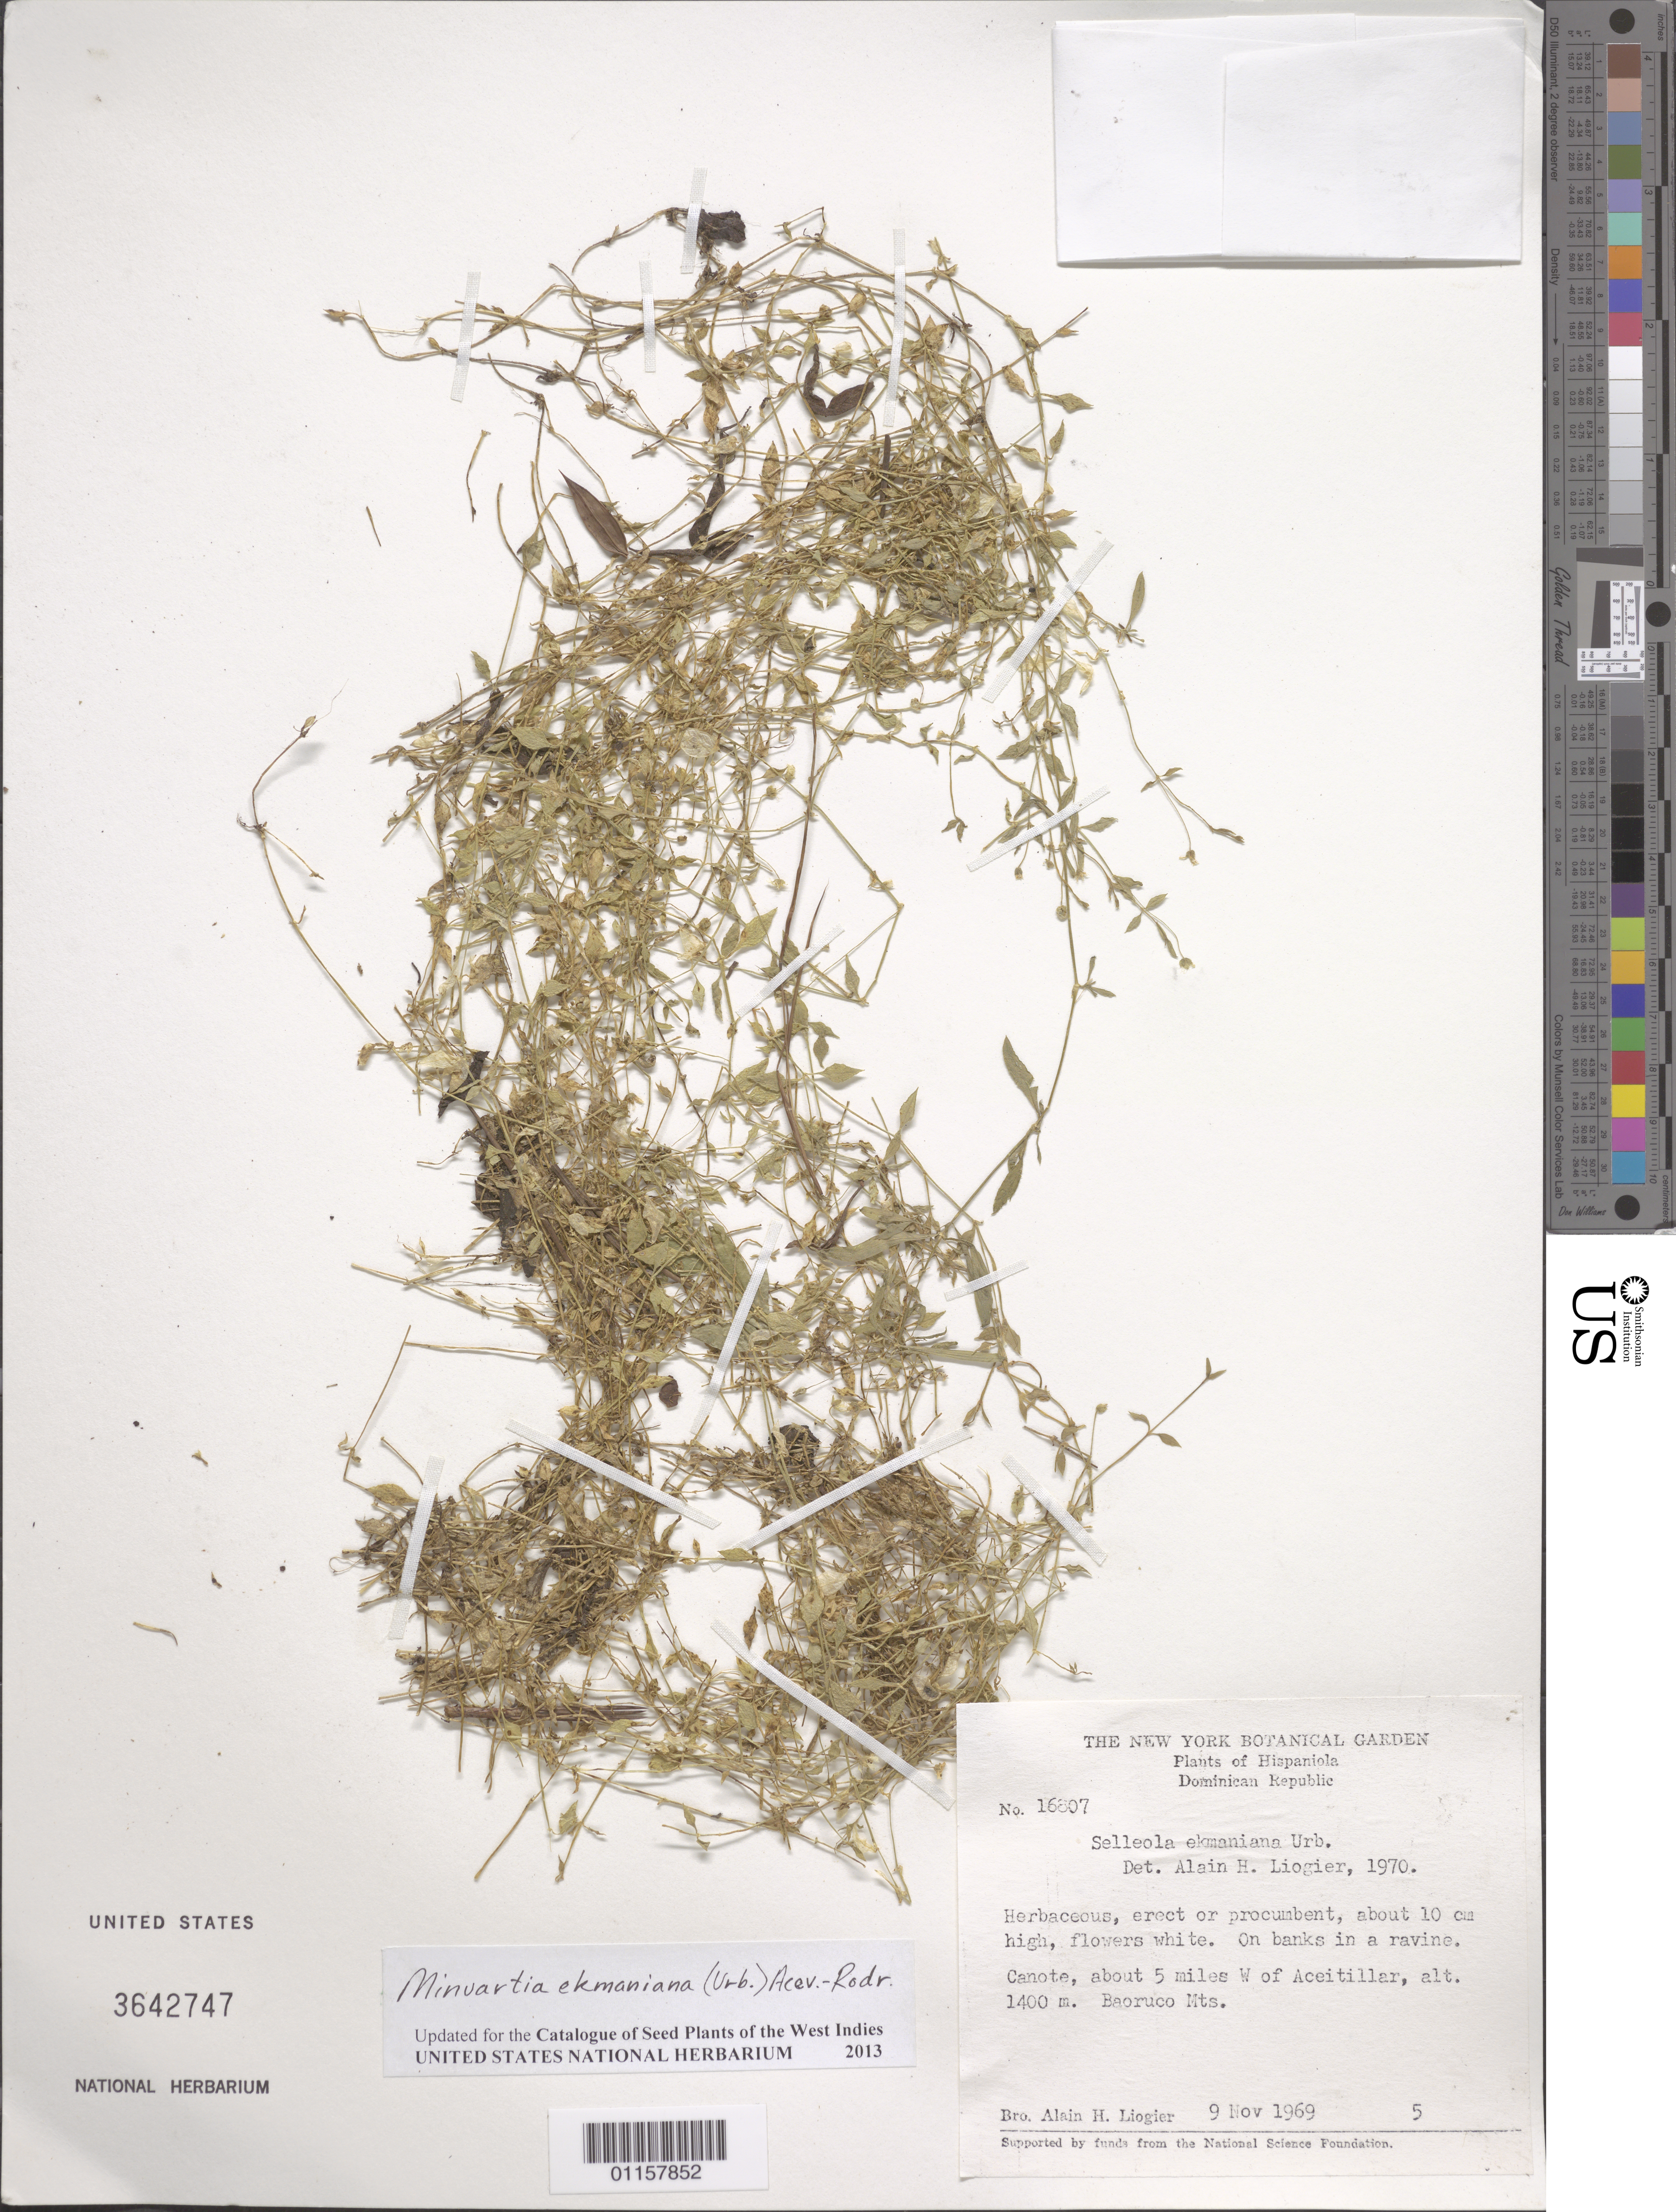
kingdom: Plantae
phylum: Tracheophyta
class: Magnoliopsida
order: Caryophyllales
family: Caryophyllaceae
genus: Minuartia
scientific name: Minuartia ekmaniana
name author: (Urb.) Acev.-Rodr.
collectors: A. H. Liogier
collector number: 16807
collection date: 1969-11-09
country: Dominican Republic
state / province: Baoruco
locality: Canote, about 5 miles W of Aceitillar. Baoruco Mts.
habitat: On banks in a ravine.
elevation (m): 1400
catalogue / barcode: US 3642747